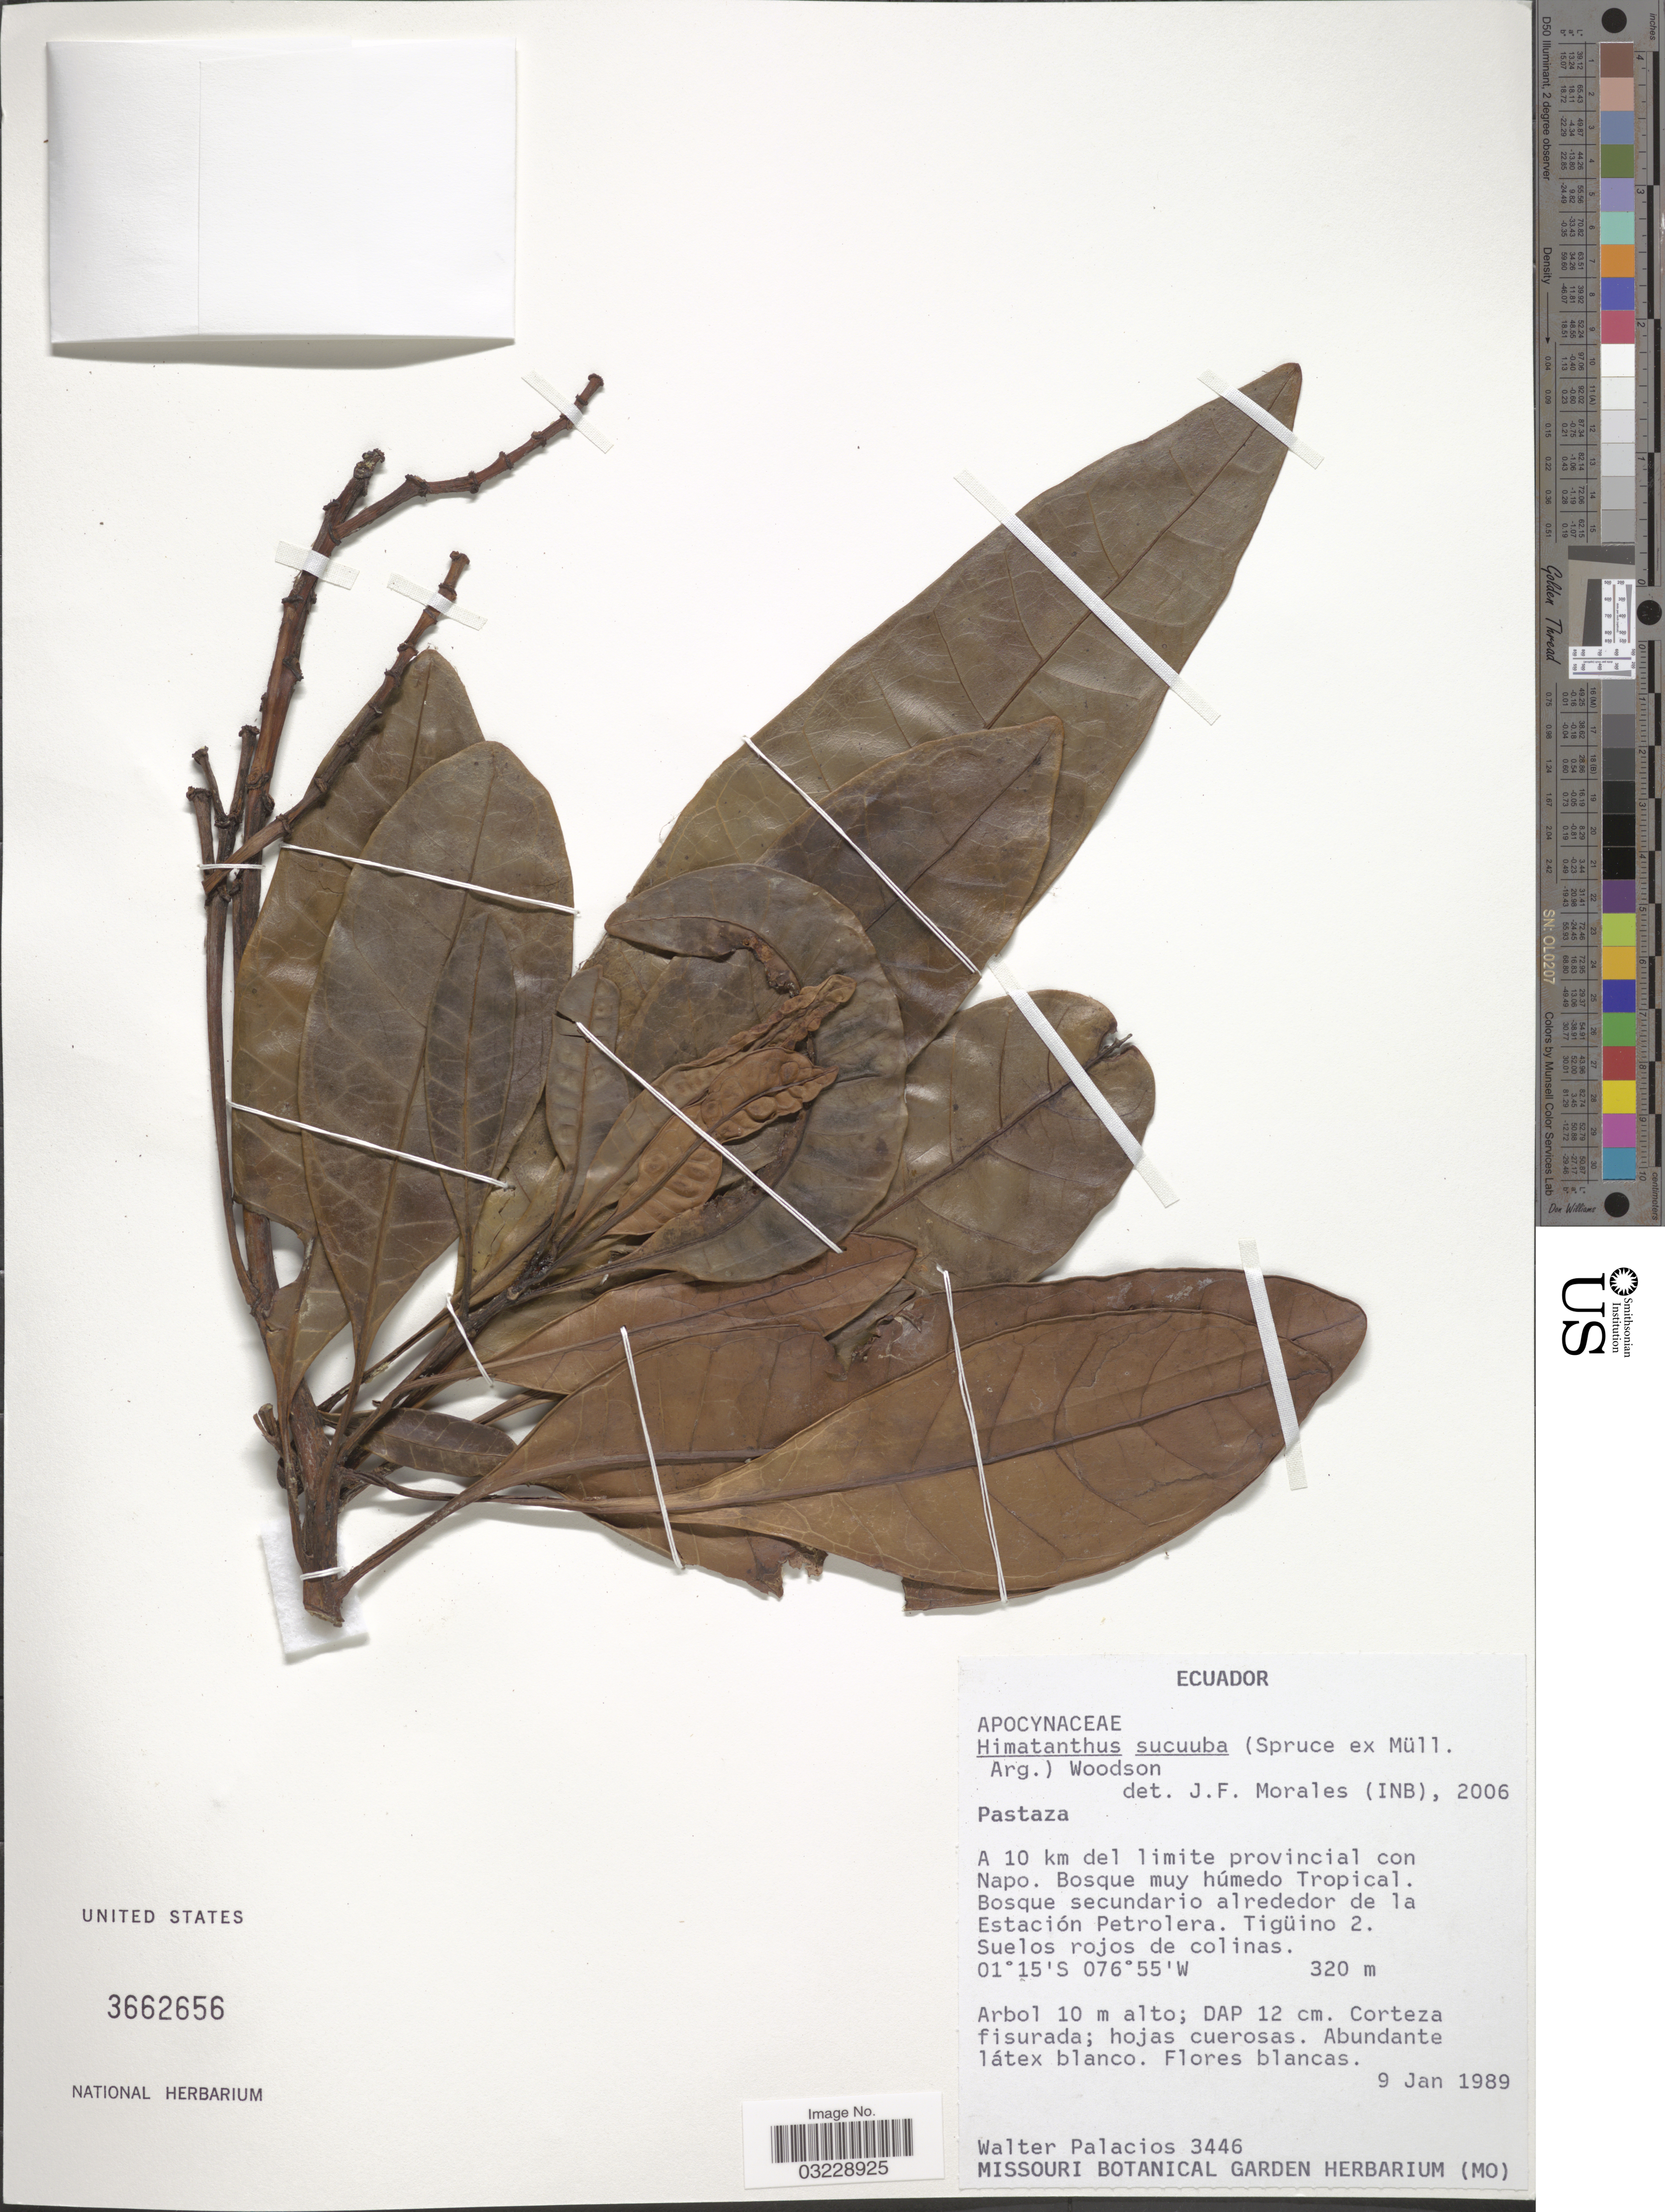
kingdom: Plantae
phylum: Tracheophyta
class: Magnoliopsida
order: Gentianales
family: Apocynaceae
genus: Himatanthus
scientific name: Himatanthus sucuuba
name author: (Spruce) Woodson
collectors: W. Palacios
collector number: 3446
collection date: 1989-01-09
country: Ecuador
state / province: Pastaza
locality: A 10 km del limite provincial con Napo. Bosque muy húmedo Tropical. Bosque secundario alrededor de la Estación Petrolera. Tigüino 2.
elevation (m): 320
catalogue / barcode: US 3662656